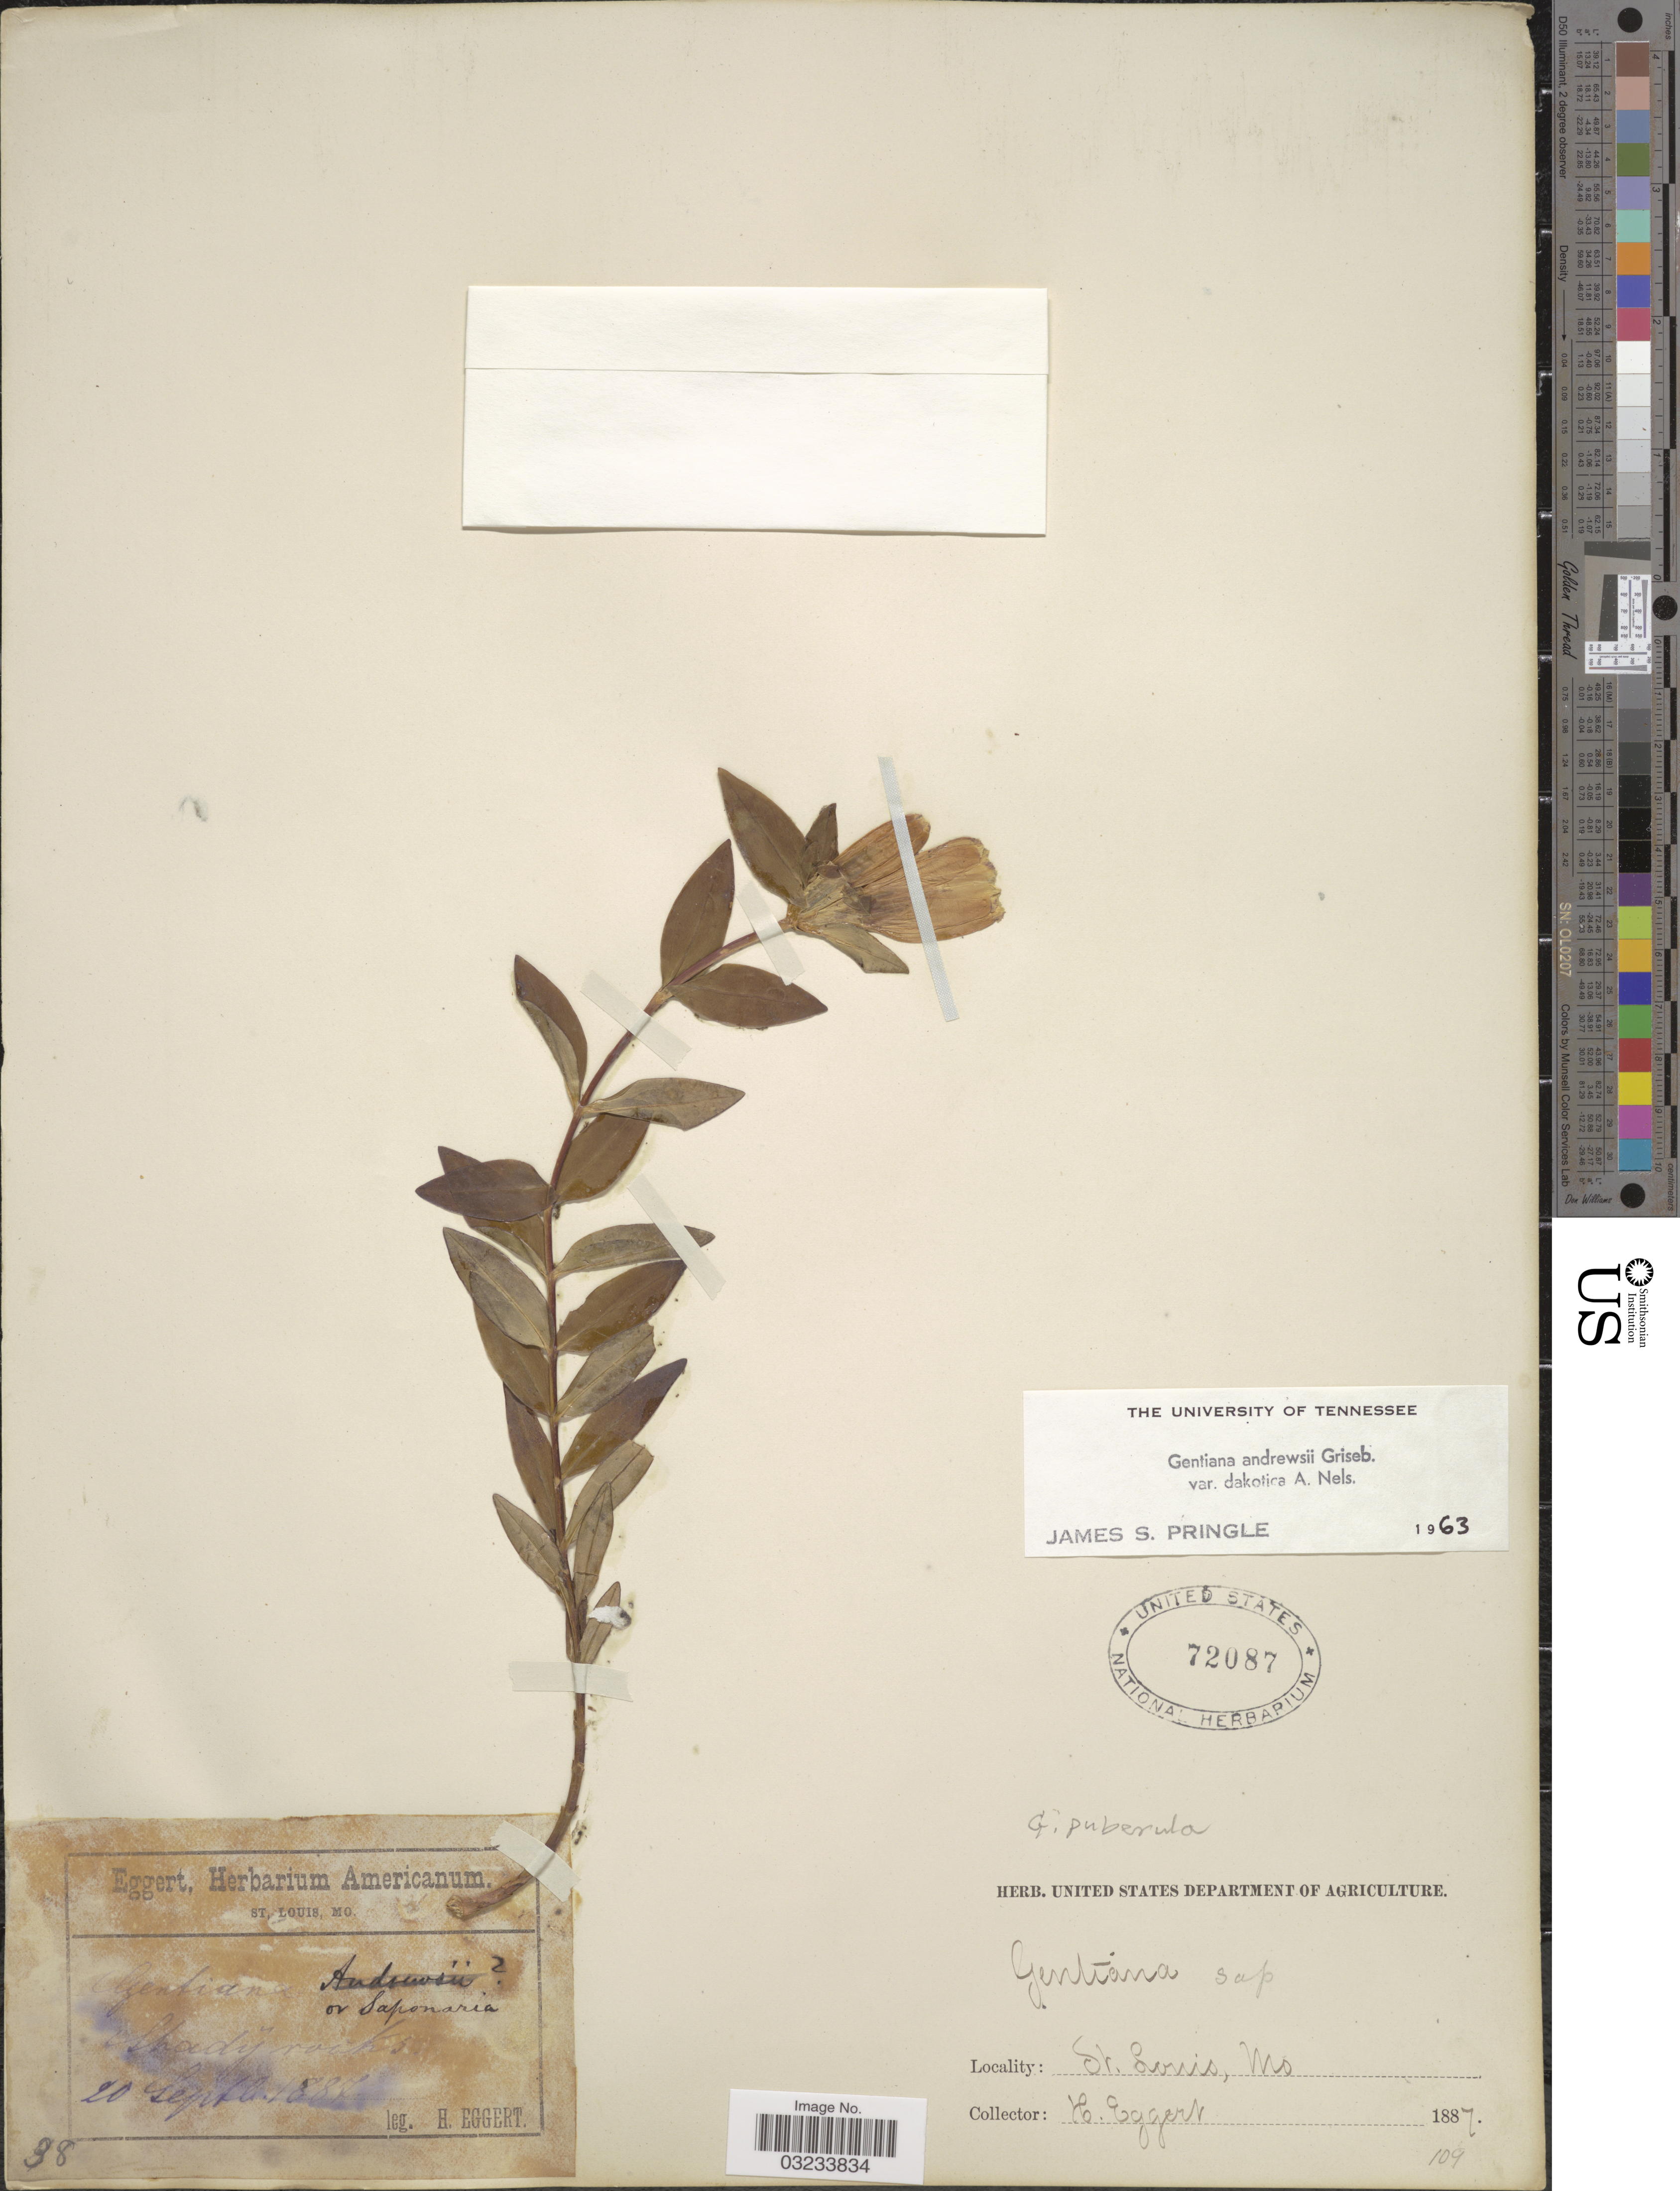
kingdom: Plantae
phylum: Tracheophyta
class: Magnoliopsida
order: Gentianales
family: Gentianaceae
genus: Gentiana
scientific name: Gentiana andrewsii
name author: Griseb.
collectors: H. Eggers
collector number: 38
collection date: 1887-09-20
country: United States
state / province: Missouri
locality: St. Louis/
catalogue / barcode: US 72087